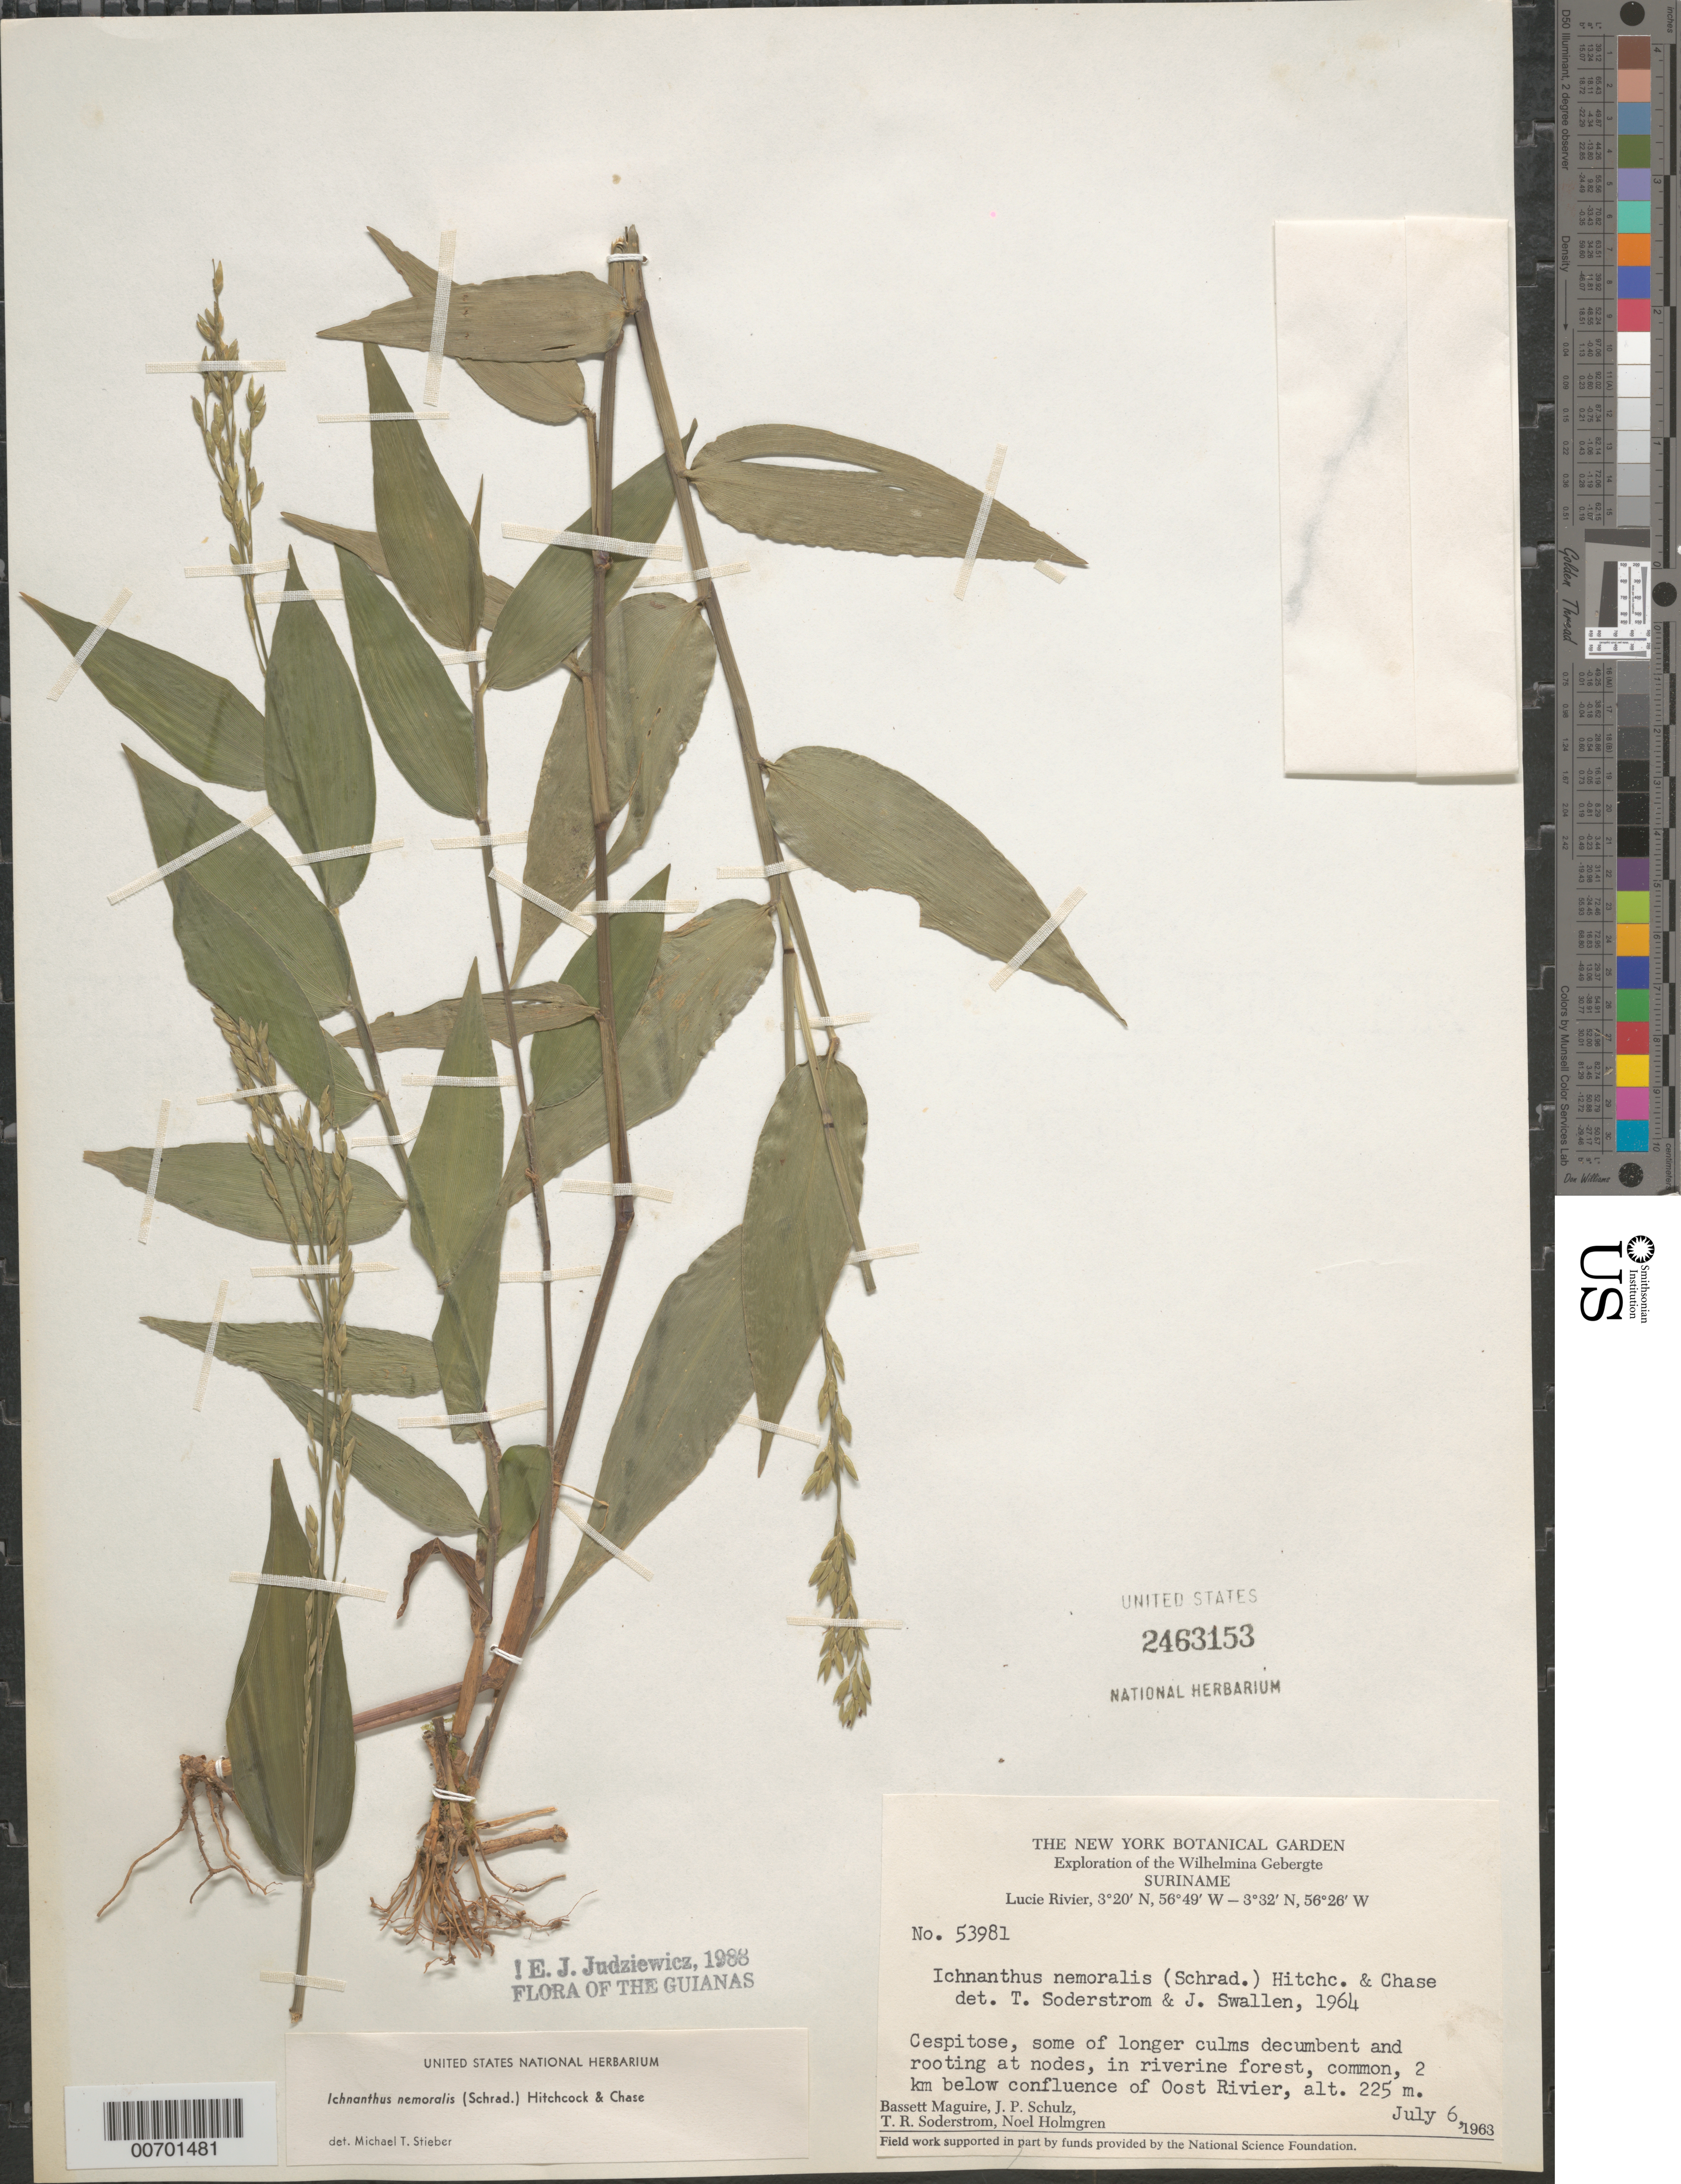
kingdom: Plantae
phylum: Tracheophyta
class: Liliopsida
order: Poales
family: Poaceae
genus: Ichnanthus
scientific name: Ichnanthus nemoralis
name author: (Schrad.) Hitchc. & Chase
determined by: Swallen, J. R.; Soderstrom, T. R.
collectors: B. Maguire, J. P. Schulz, T. R. Soderstrom & N. H. Holmgren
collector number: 53981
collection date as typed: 6-Jul-63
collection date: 1963-07-06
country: Suriname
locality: Lucie R., 2 km below confluence with Oost R., Wilhelmina Gebergte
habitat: Riverine forest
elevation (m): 225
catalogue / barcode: US 2463153